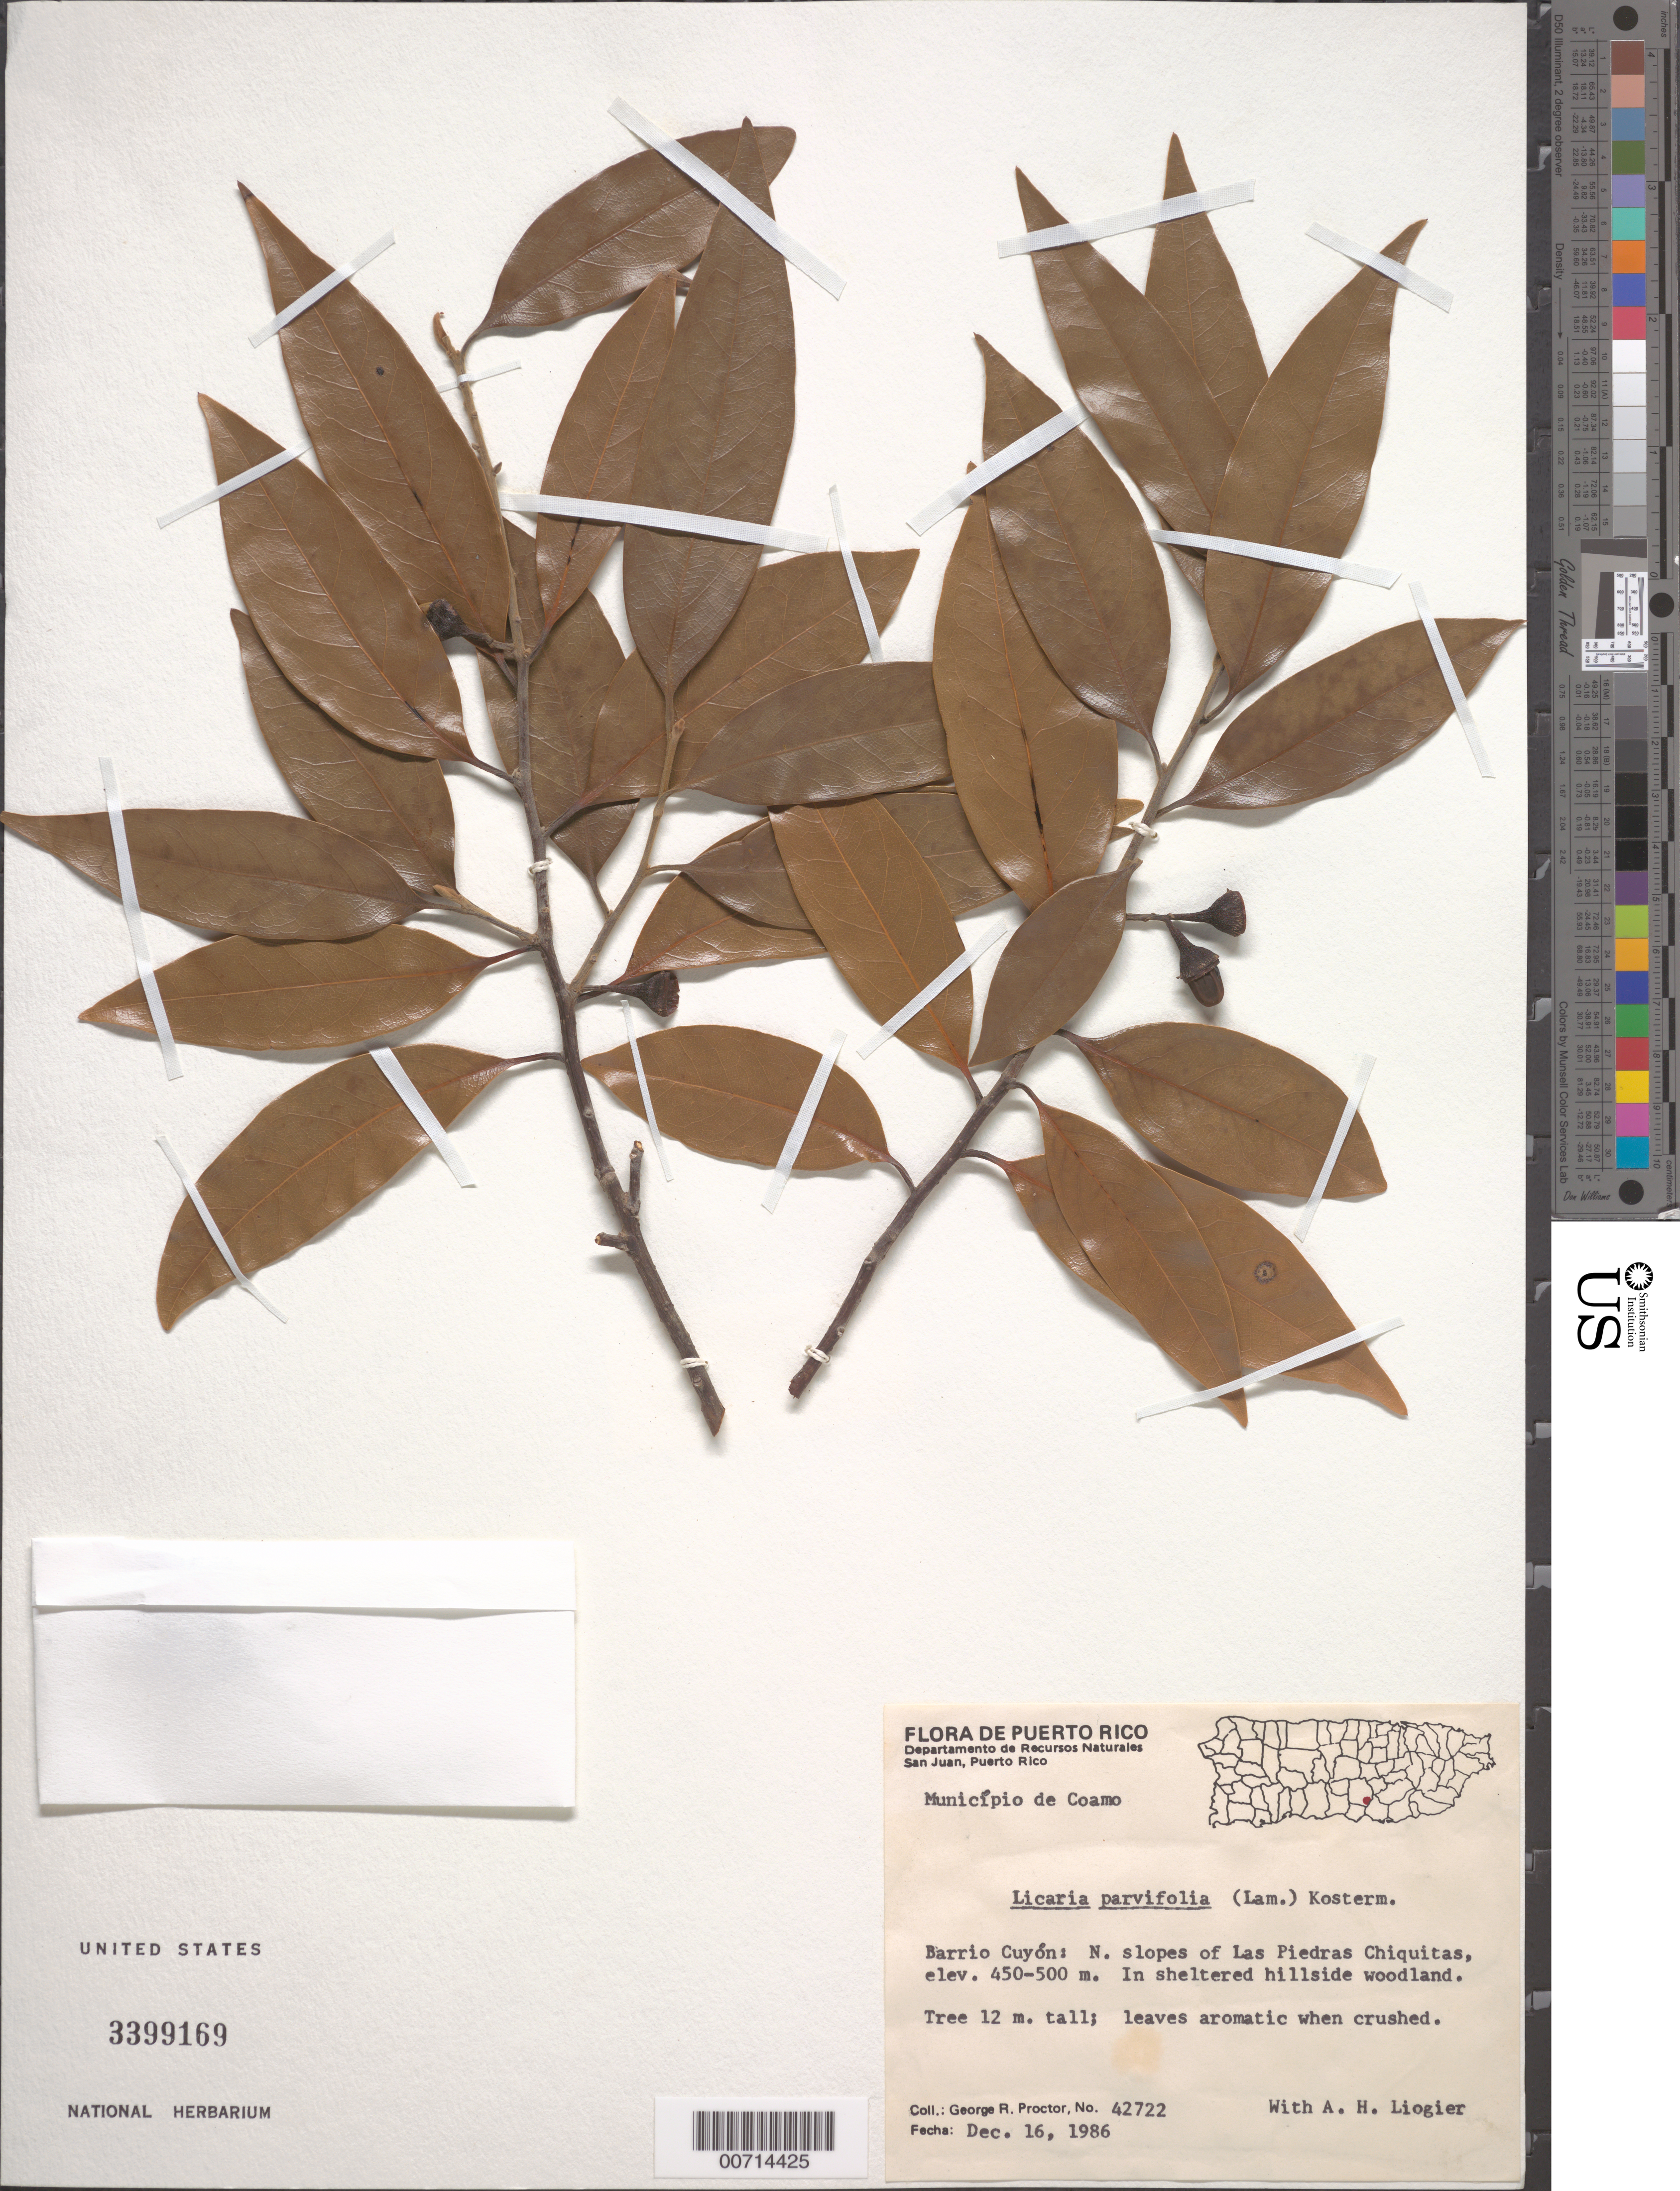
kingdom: Plantae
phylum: Tracheophyta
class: Magnoliopsida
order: Laurales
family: Lauraceae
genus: Licaria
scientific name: Licaria parvifolia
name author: (Lam.) Kosterm. ex León & Alain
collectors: G. R. Proctor & A. H. Liogier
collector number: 42722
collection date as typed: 16 Dec 1986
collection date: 1986-12-16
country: Puerto Rico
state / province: Coamo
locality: Mun. Coamo, Barrio Cuyon: N slopes of Las Piedras Chiquitas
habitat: Sheltered hillside woodland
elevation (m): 450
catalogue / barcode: US 3399169